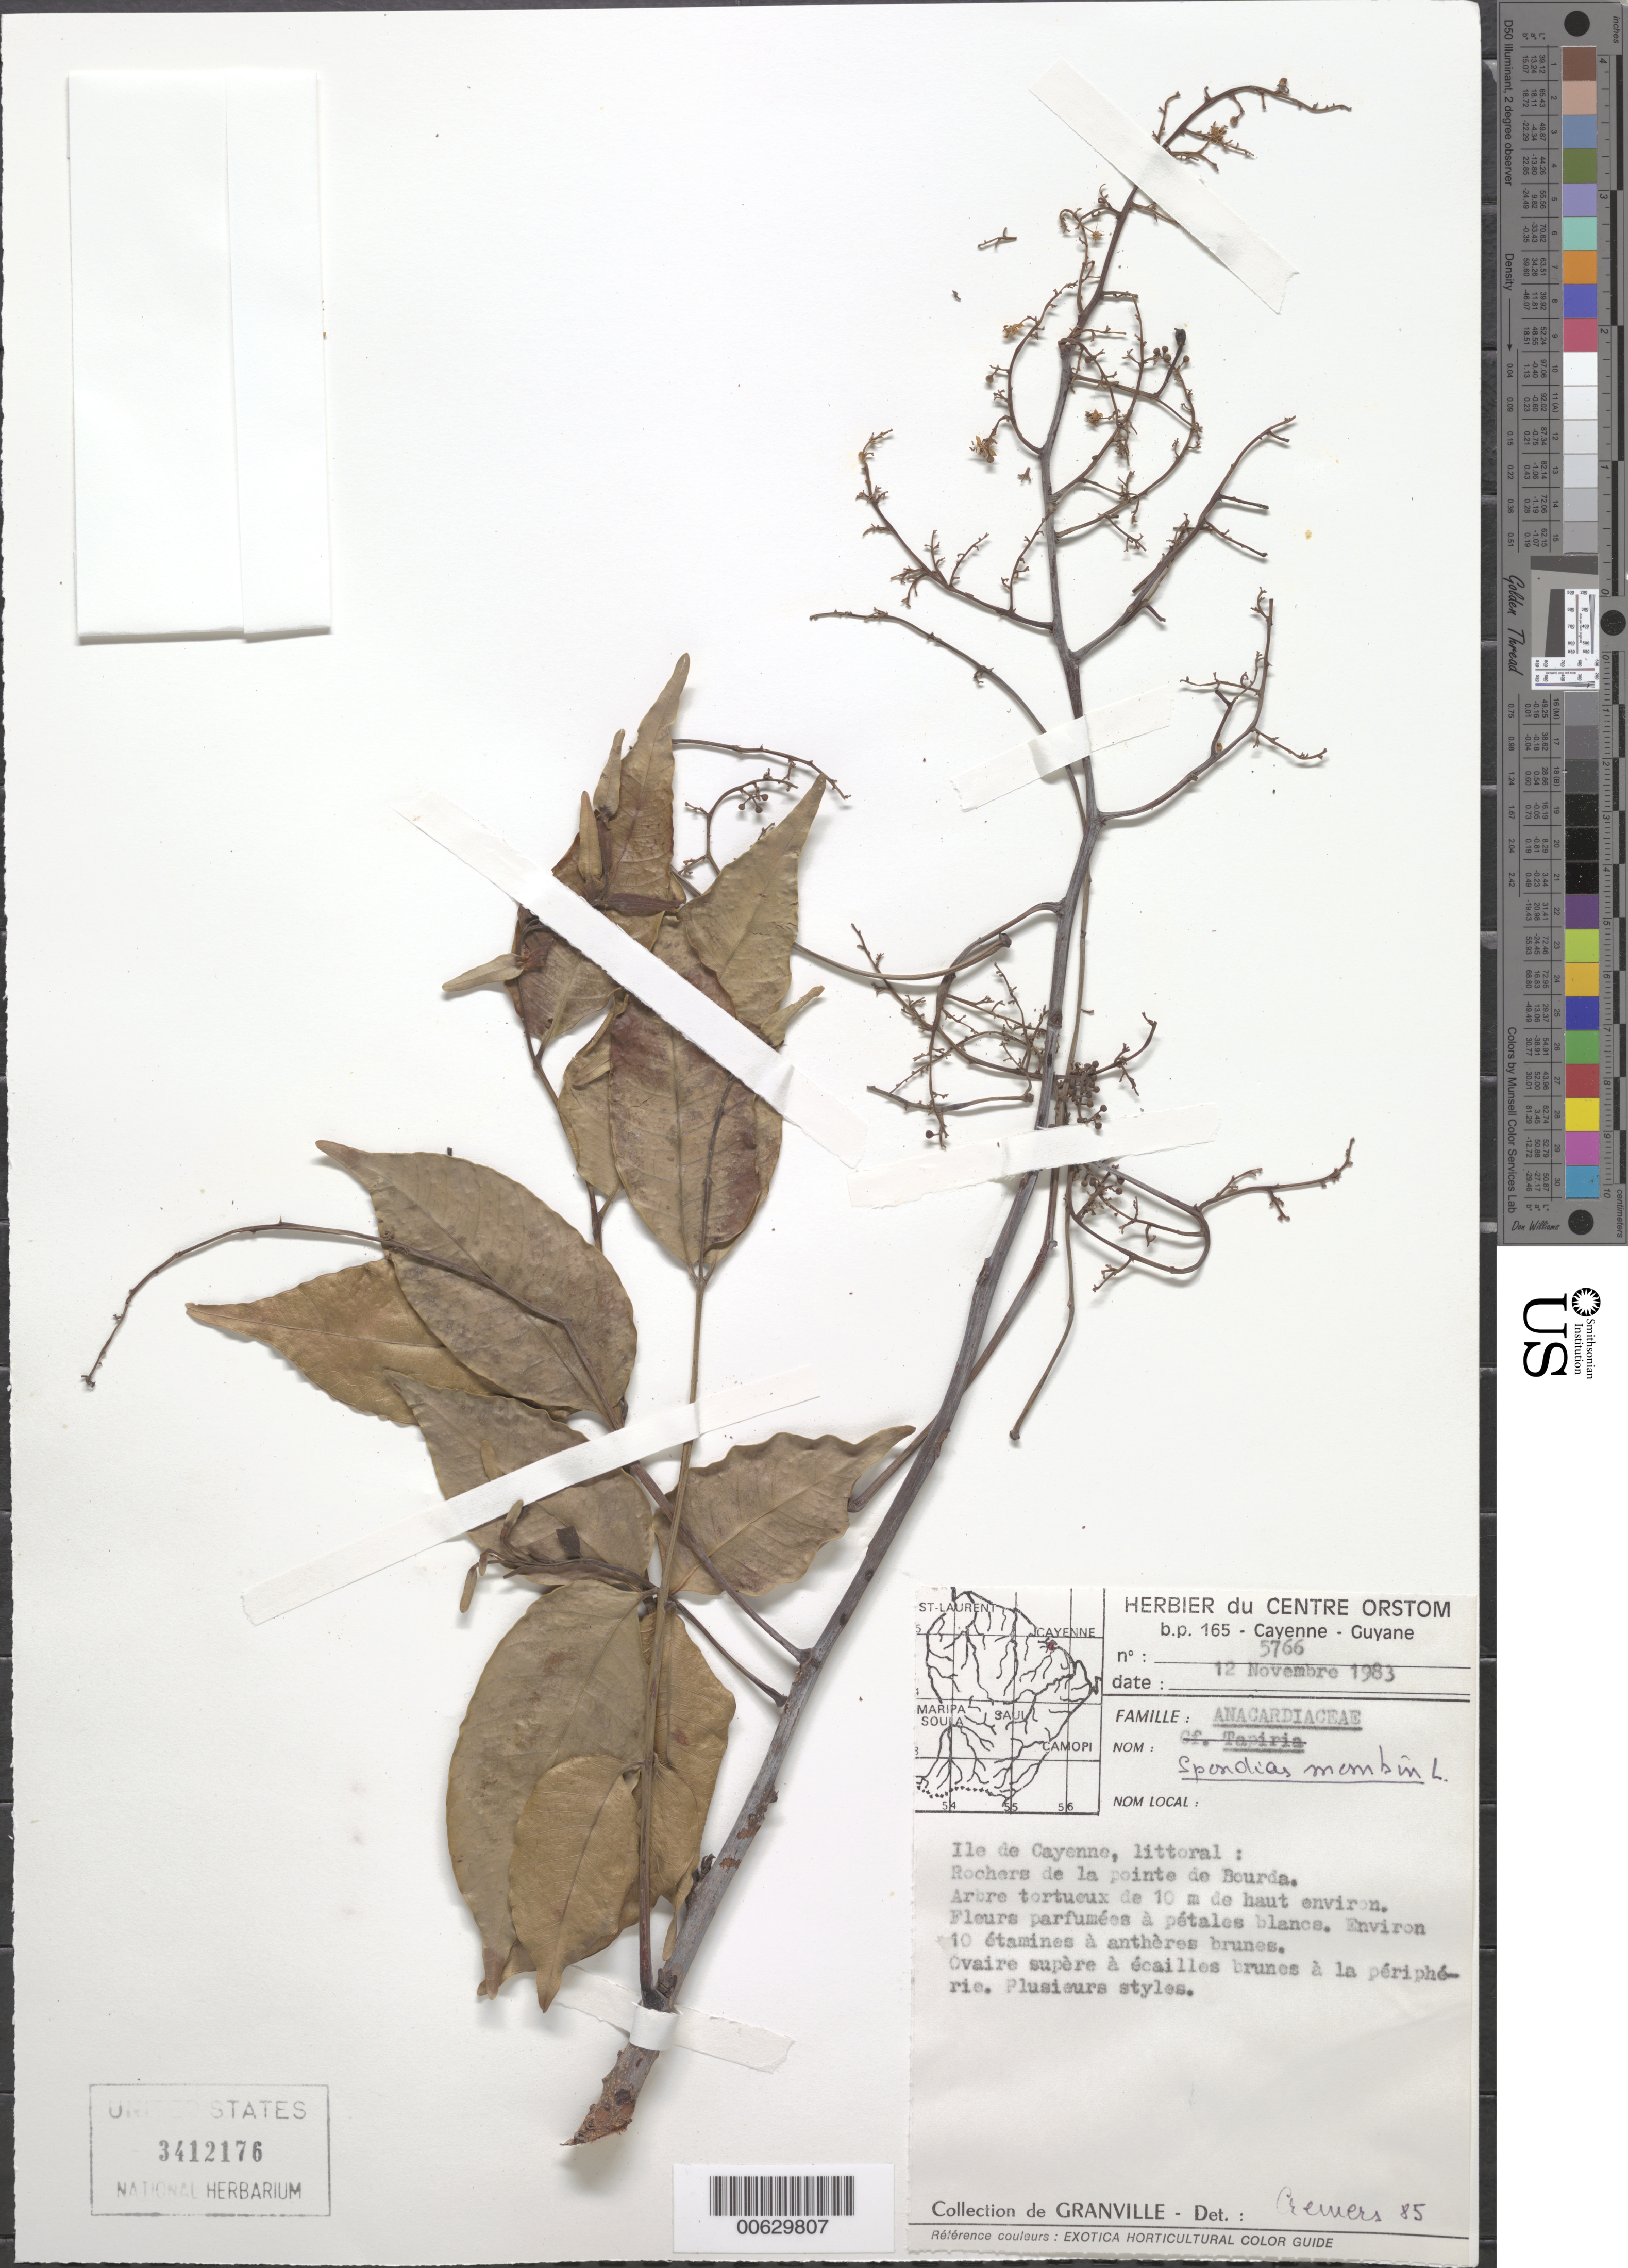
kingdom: Plantae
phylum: Tracheophyta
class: Magnoliopsida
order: Sapindales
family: Anacardiaceae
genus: Spondias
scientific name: Spondias mombin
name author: L.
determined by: Cremers, Georges A.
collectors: J.-J. de Granville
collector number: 5766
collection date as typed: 12-Nov-83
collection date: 1983-11-12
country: French Guiana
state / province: Cayenne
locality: Cayenne, littoral de l'Ile, point de Bourda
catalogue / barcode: US 3412176